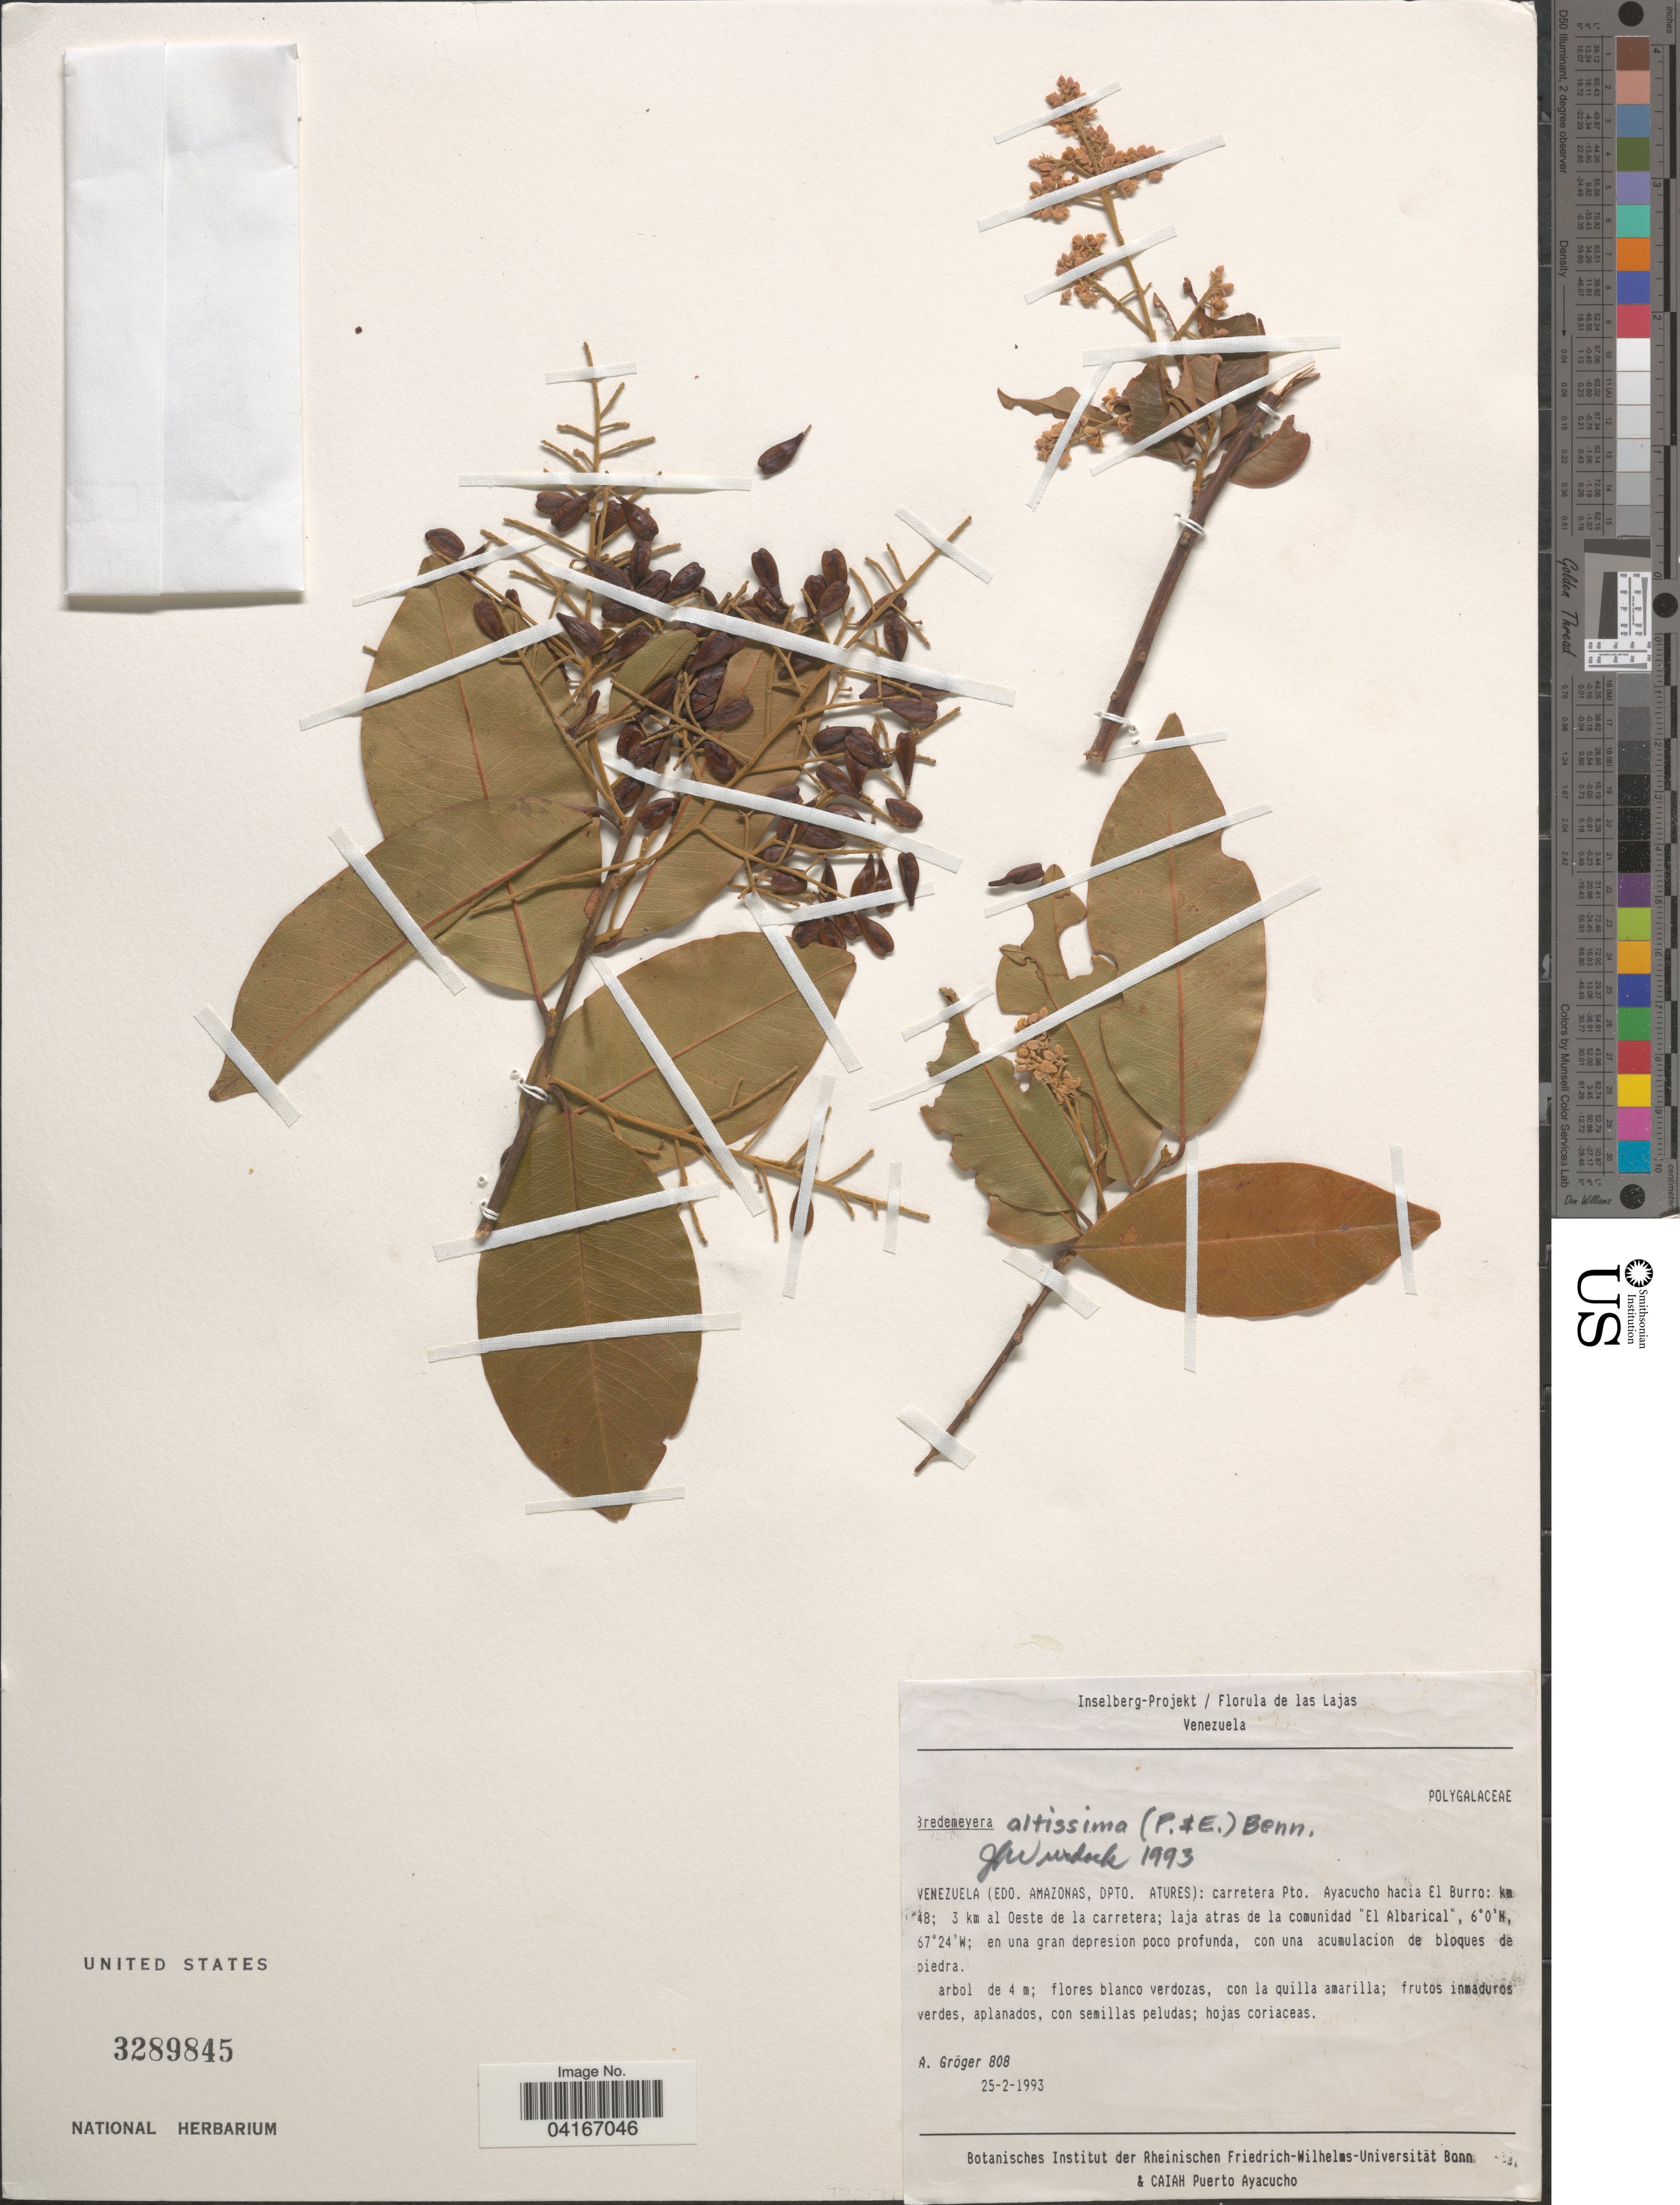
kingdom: Plantae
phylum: Tracheophyta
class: Magnoliopsida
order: Fabales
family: Polygalaceae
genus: Bredemeyera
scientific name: Bredemeyera altissima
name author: (Poepp.) A.W. Benn.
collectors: A. Gröger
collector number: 808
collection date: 1993-02-25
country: Venezuela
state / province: Amazonas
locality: (Dpto. Atures): carretera Pto. Ayacucho hacia El Burro: km 48; 3 km al Oeste de la carretera; laja atras de la comunidad "El Albarical".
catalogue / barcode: US 3289845